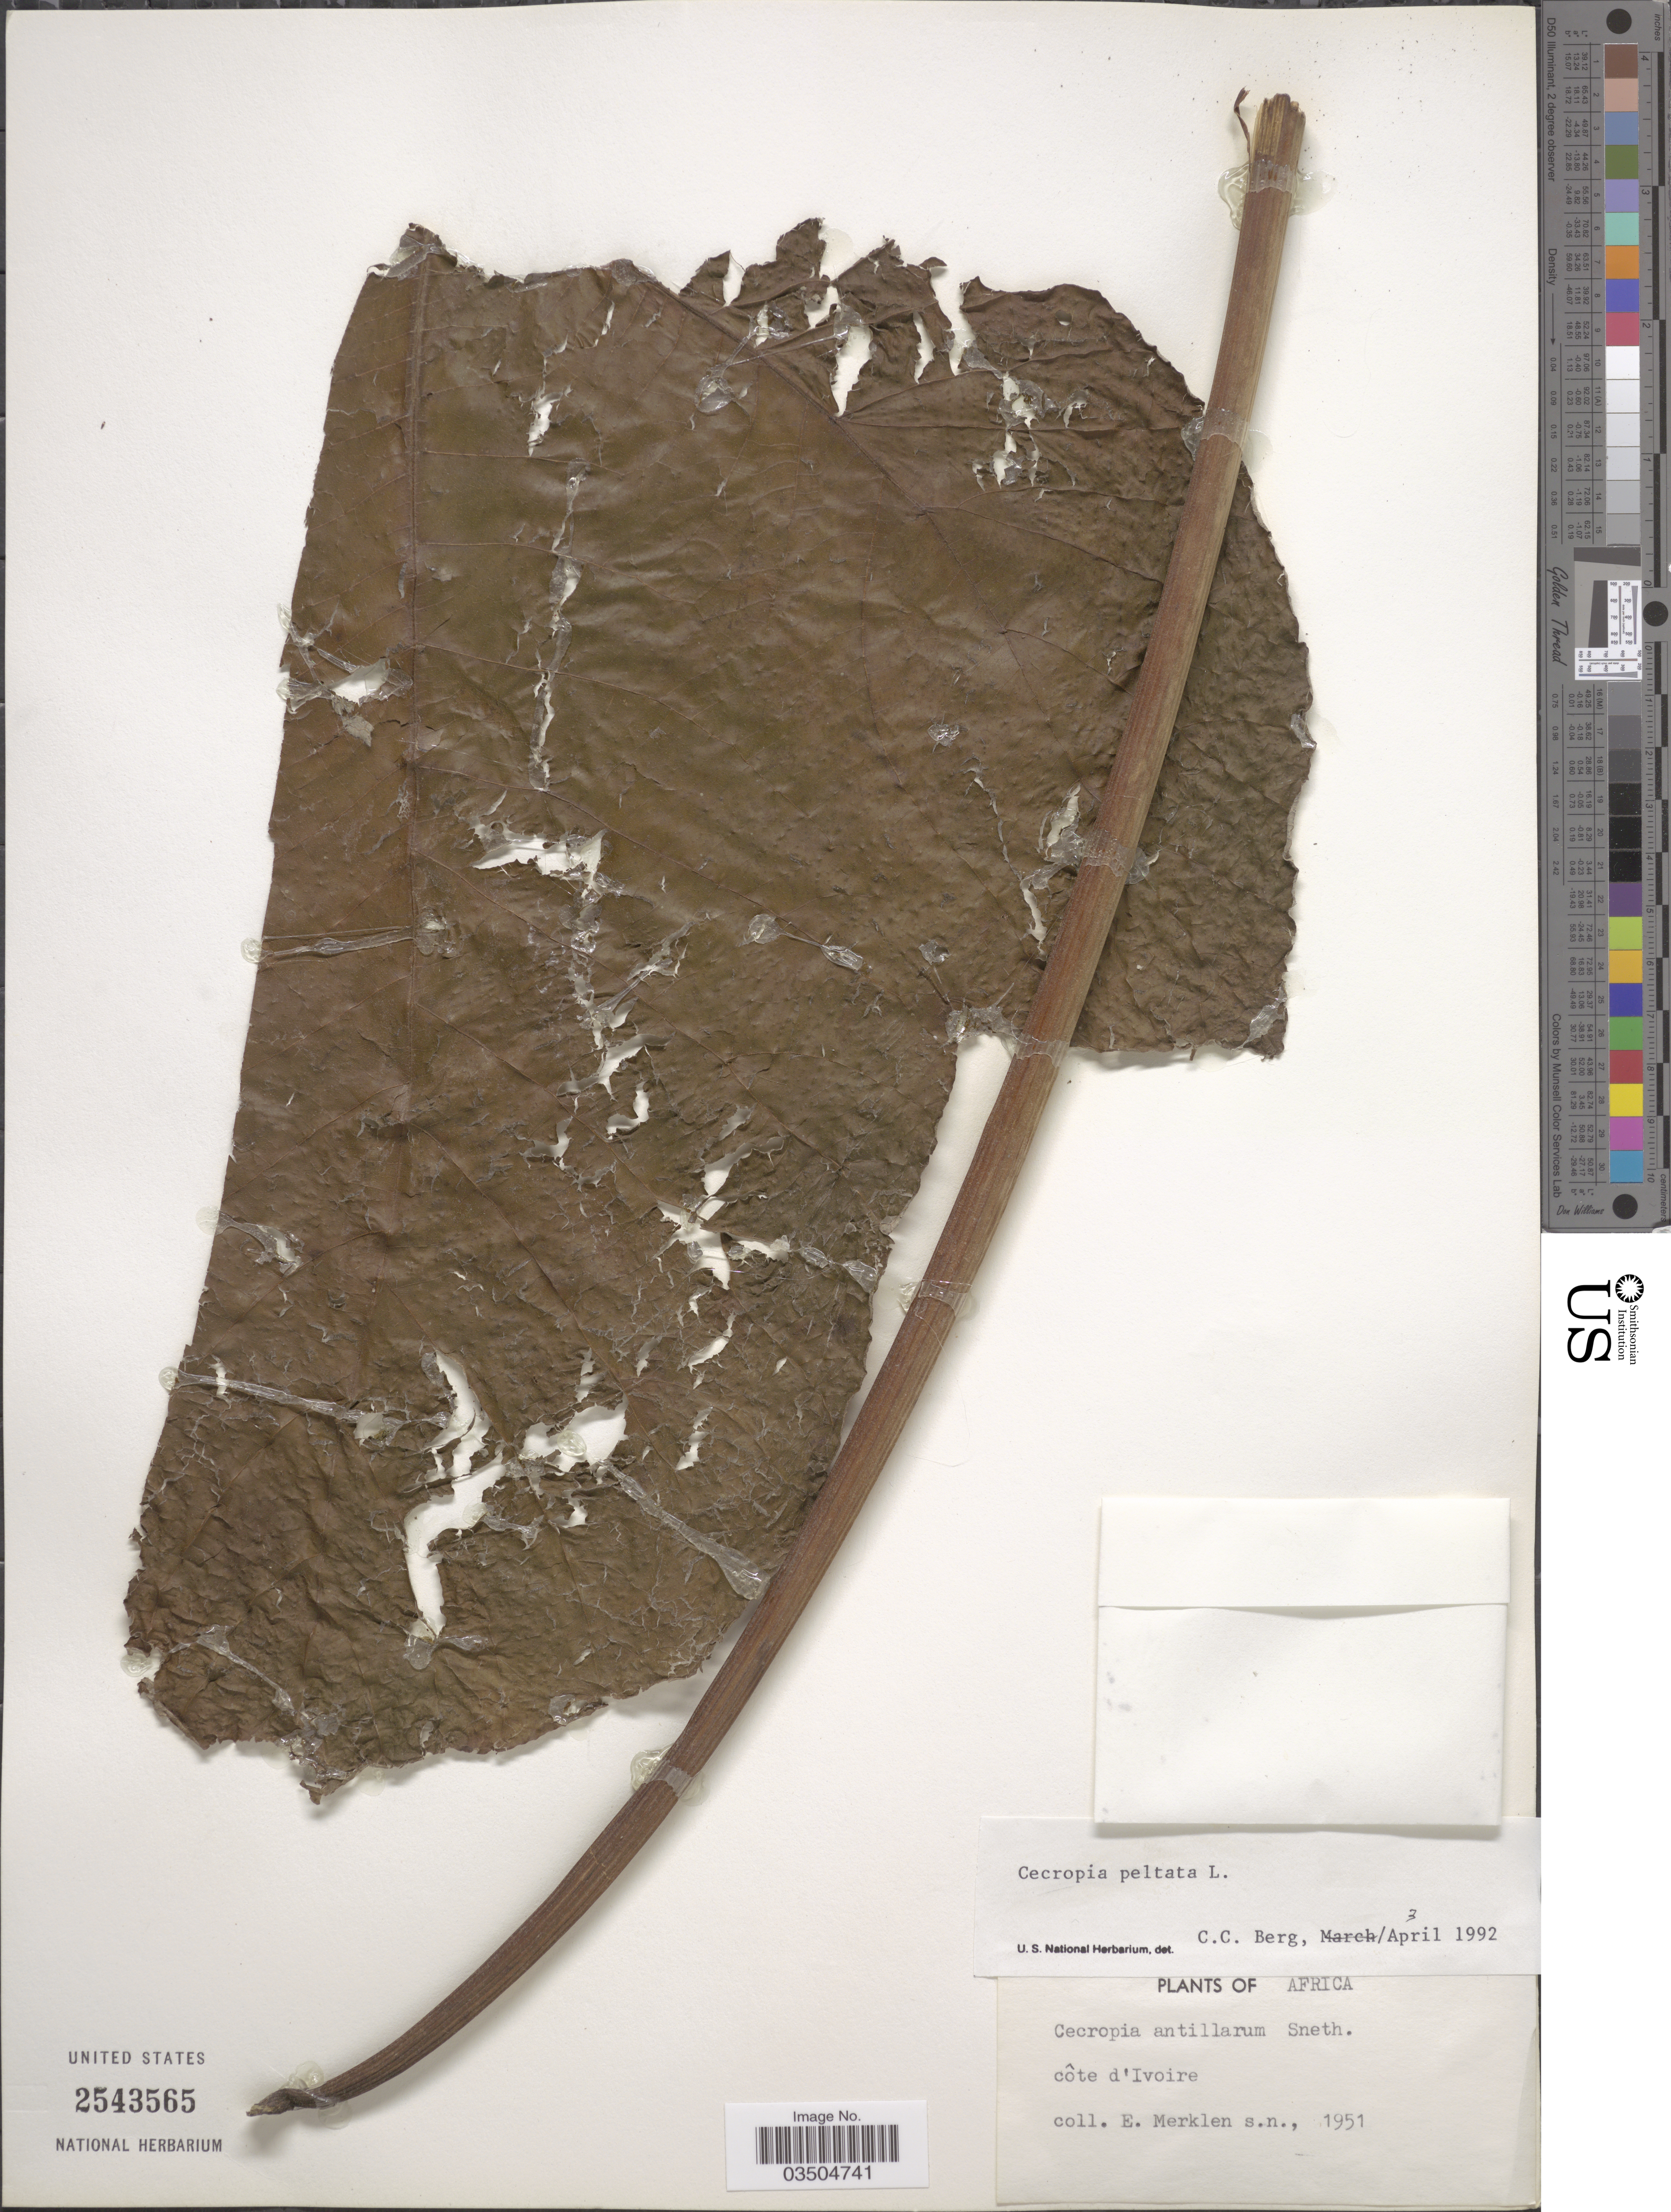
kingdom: Plantae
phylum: Tracheophyta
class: Magnoliopsida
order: Rosales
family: Urticaceae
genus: Cecropia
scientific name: Cecropia peltata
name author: L.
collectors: E. Merklen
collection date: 1951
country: Ivory Coast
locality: Africa. Côte d' Ivoire.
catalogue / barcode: US 2543565